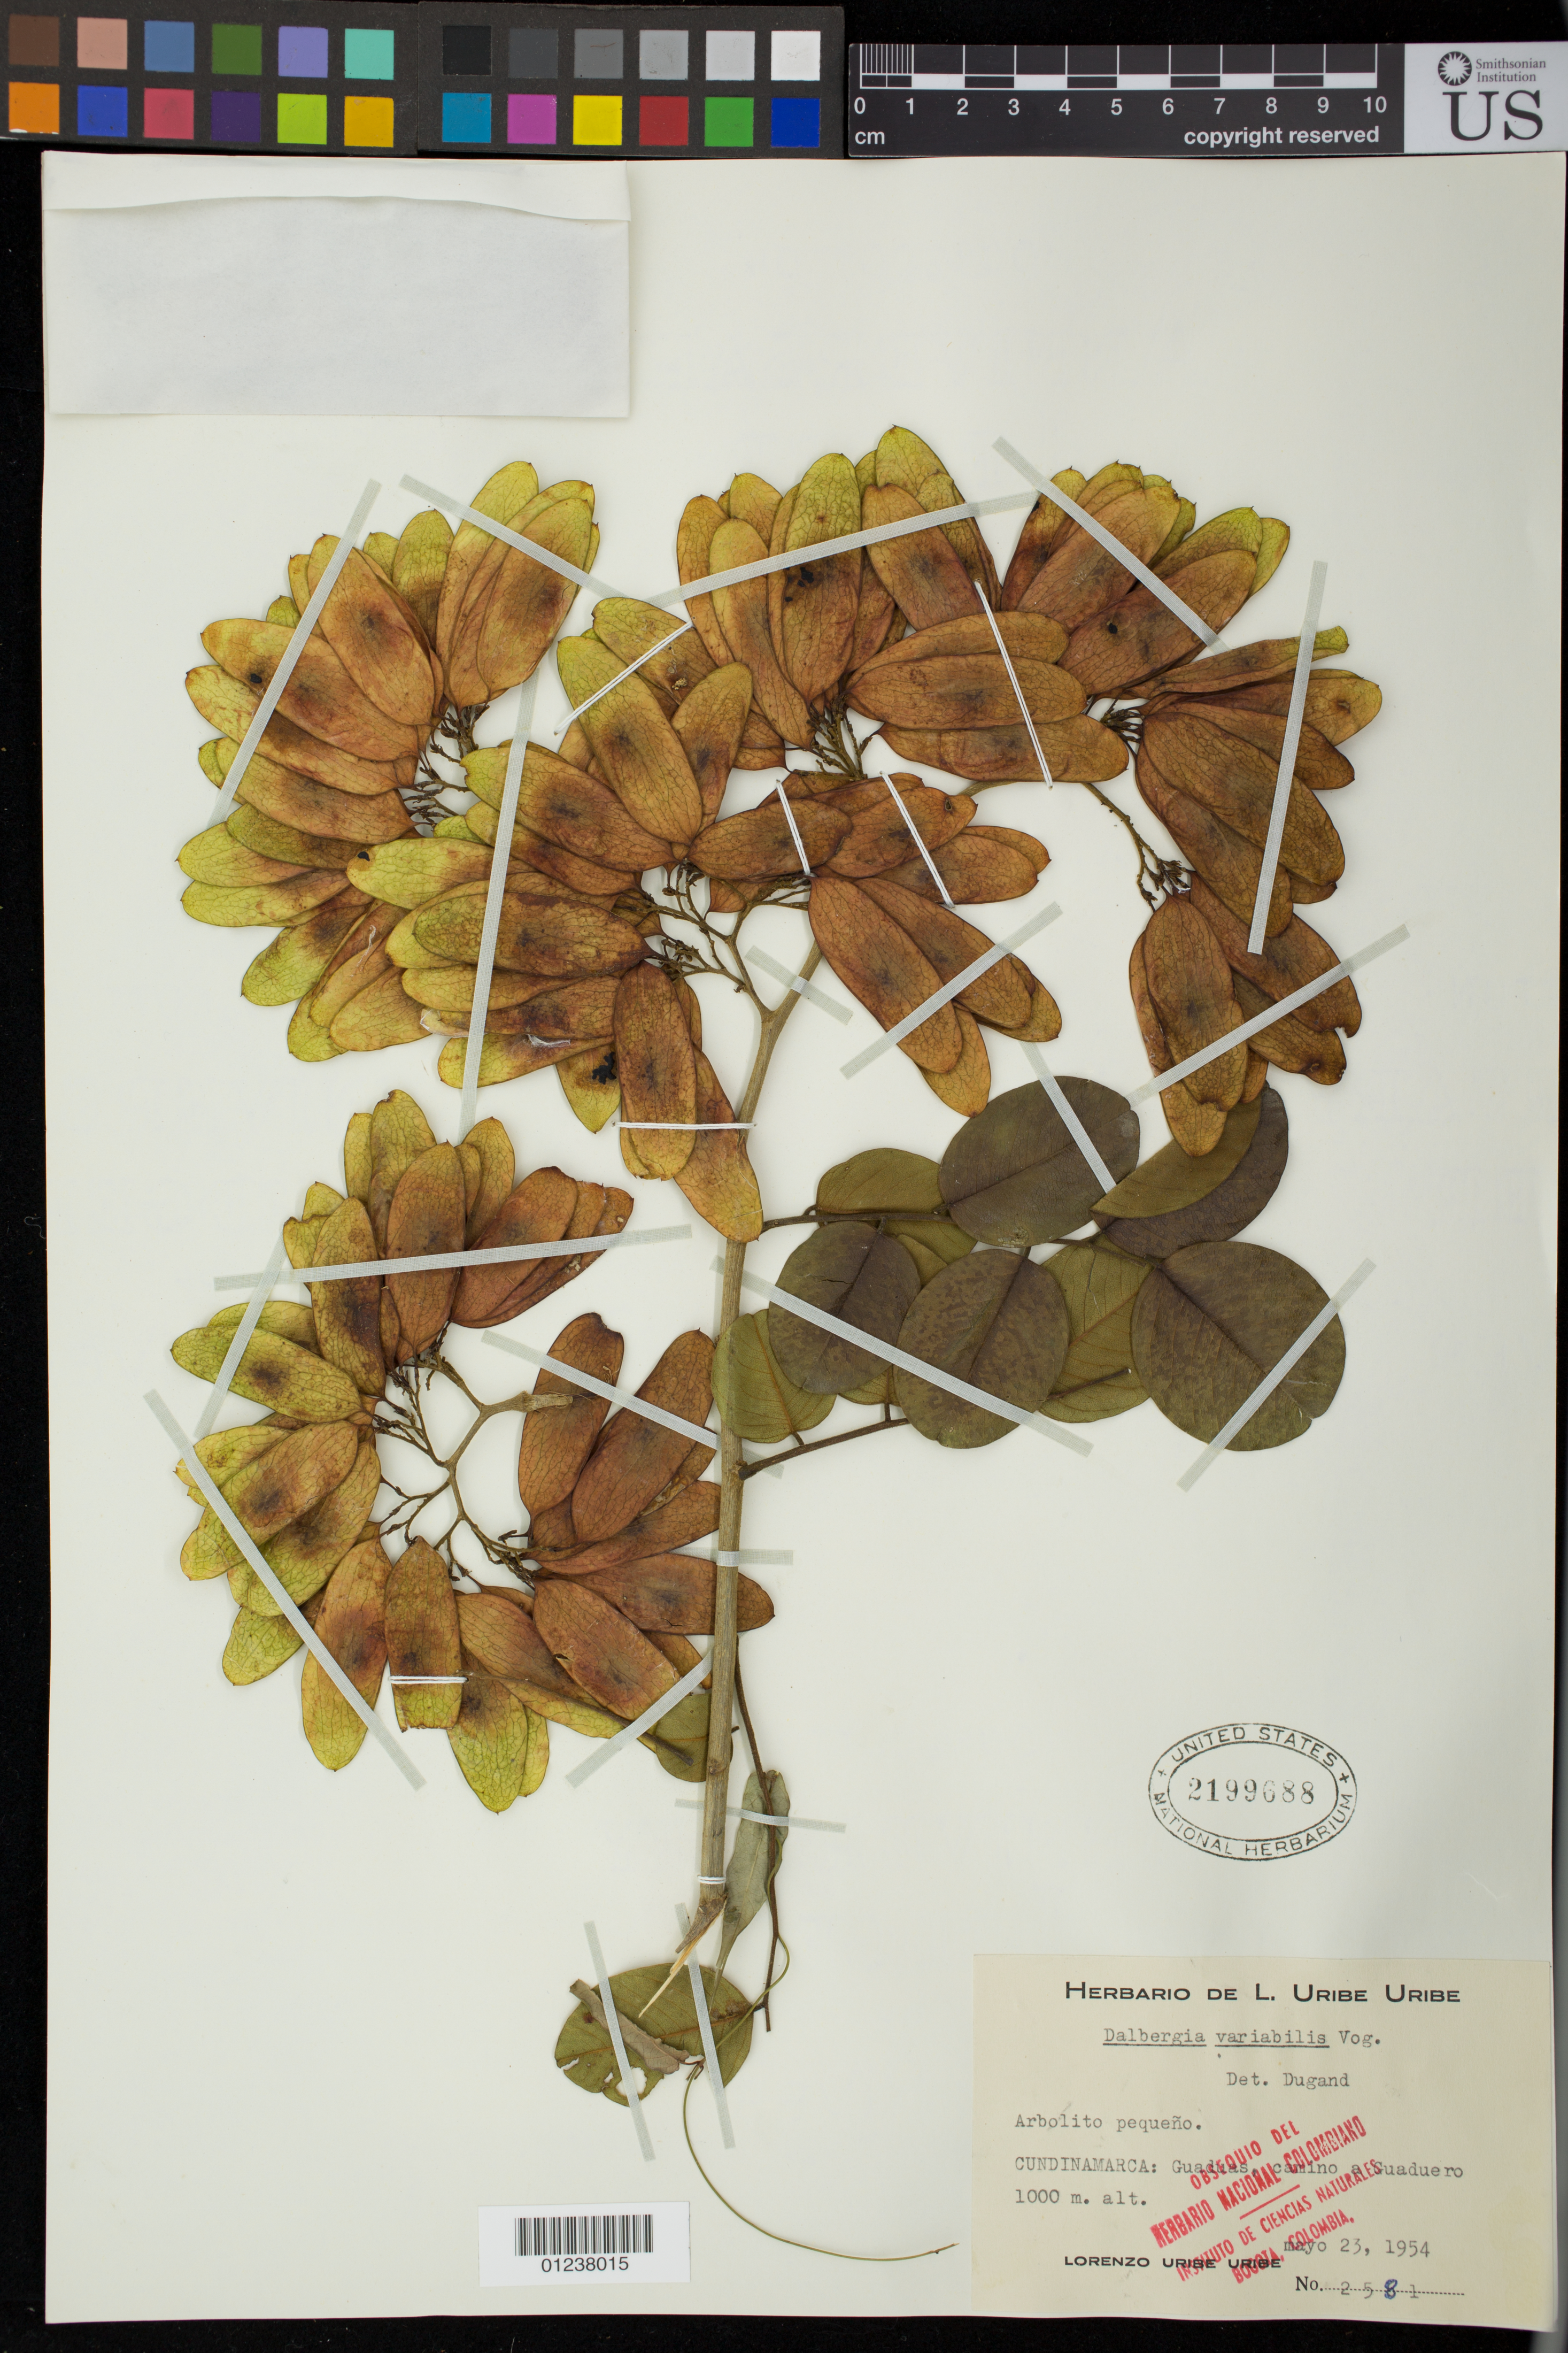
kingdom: Plantae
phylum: Tracheophyta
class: Magnoliopsida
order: Fabales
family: Fabaceae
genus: Dalbergia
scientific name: Dalbergia frutescens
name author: (Vell.) Britton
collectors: L. Uribe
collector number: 2581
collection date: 1954-05-23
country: Colombia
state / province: Cundinamarca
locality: Guaduas, camino a Guadero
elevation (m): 1000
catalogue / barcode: US 2199688